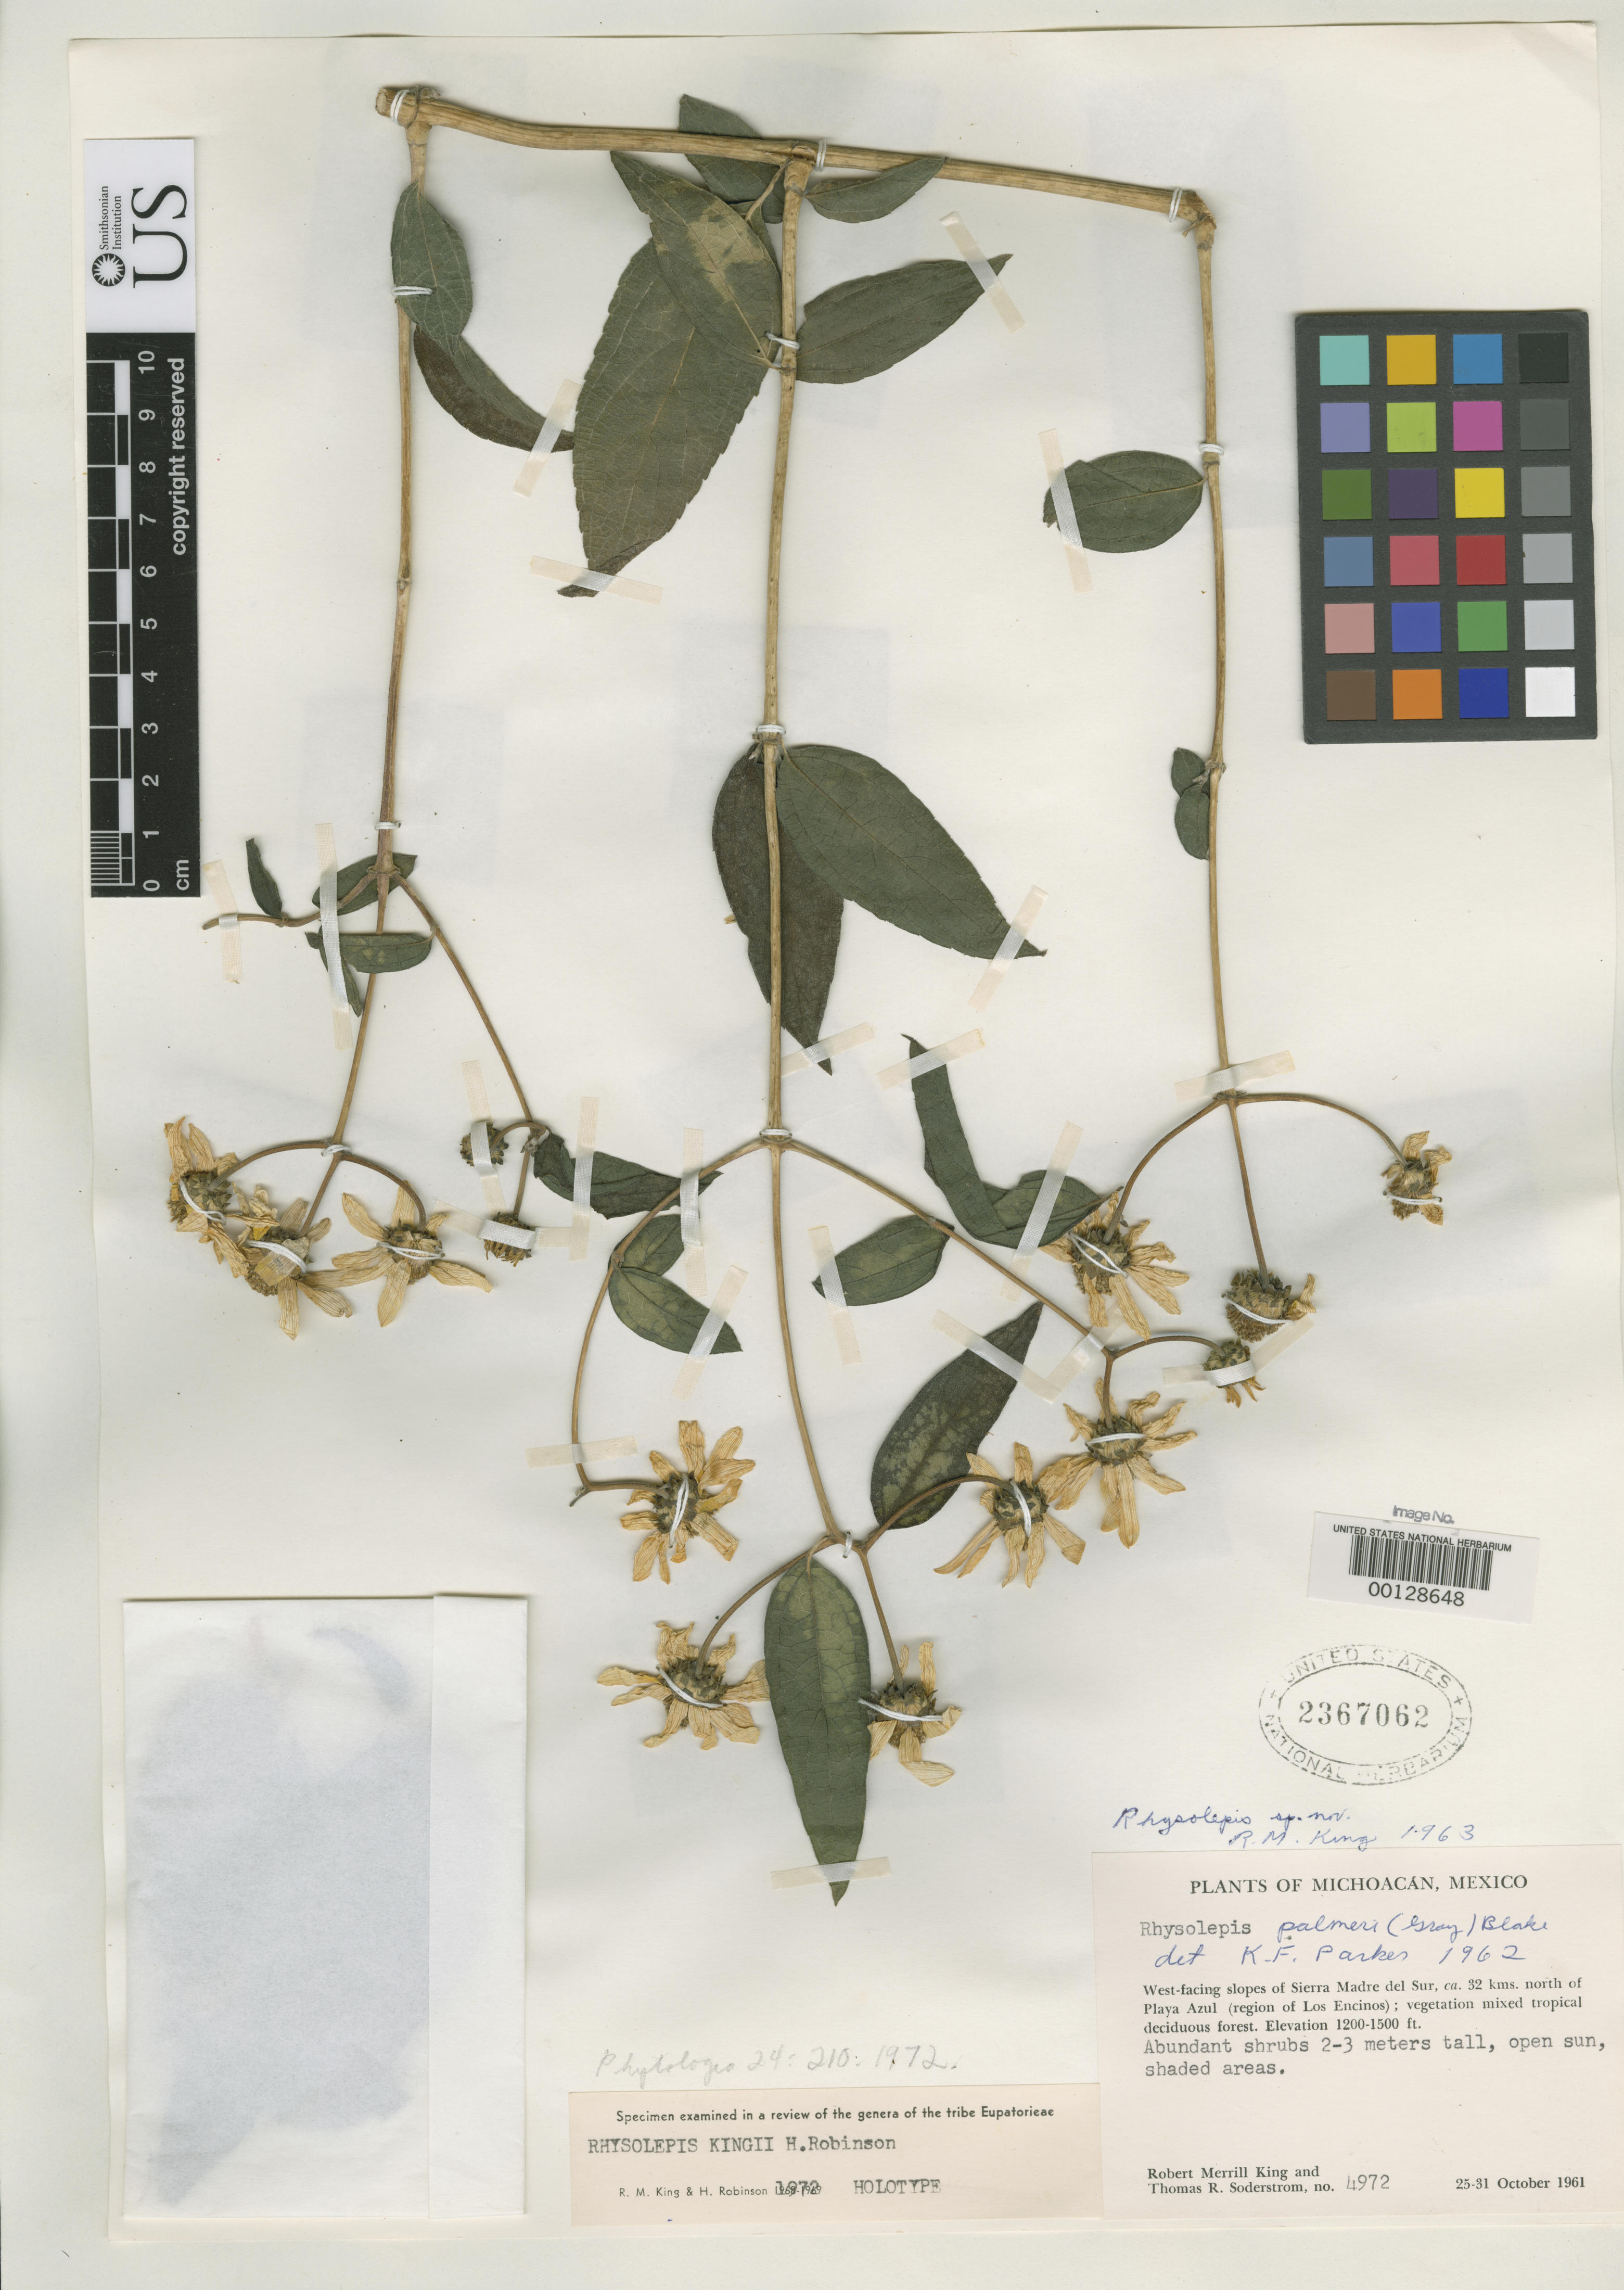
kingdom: Plantae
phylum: Tracheophyta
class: Magnoliopsida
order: Asterales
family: Asteraceae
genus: Rhysolepis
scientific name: Rhysolepis kingii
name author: H. Rob.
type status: Holotype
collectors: R. M. King & T. R. Soderstrom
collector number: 4972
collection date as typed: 25 Oct 1961 to 31 Oct 1961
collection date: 1961-10-25/1961-10-31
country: Mexico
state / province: Michoacán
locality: Sierra Madre del Sur, Playa Azul (region of Los Encinos)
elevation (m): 366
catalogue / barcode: US 2367062